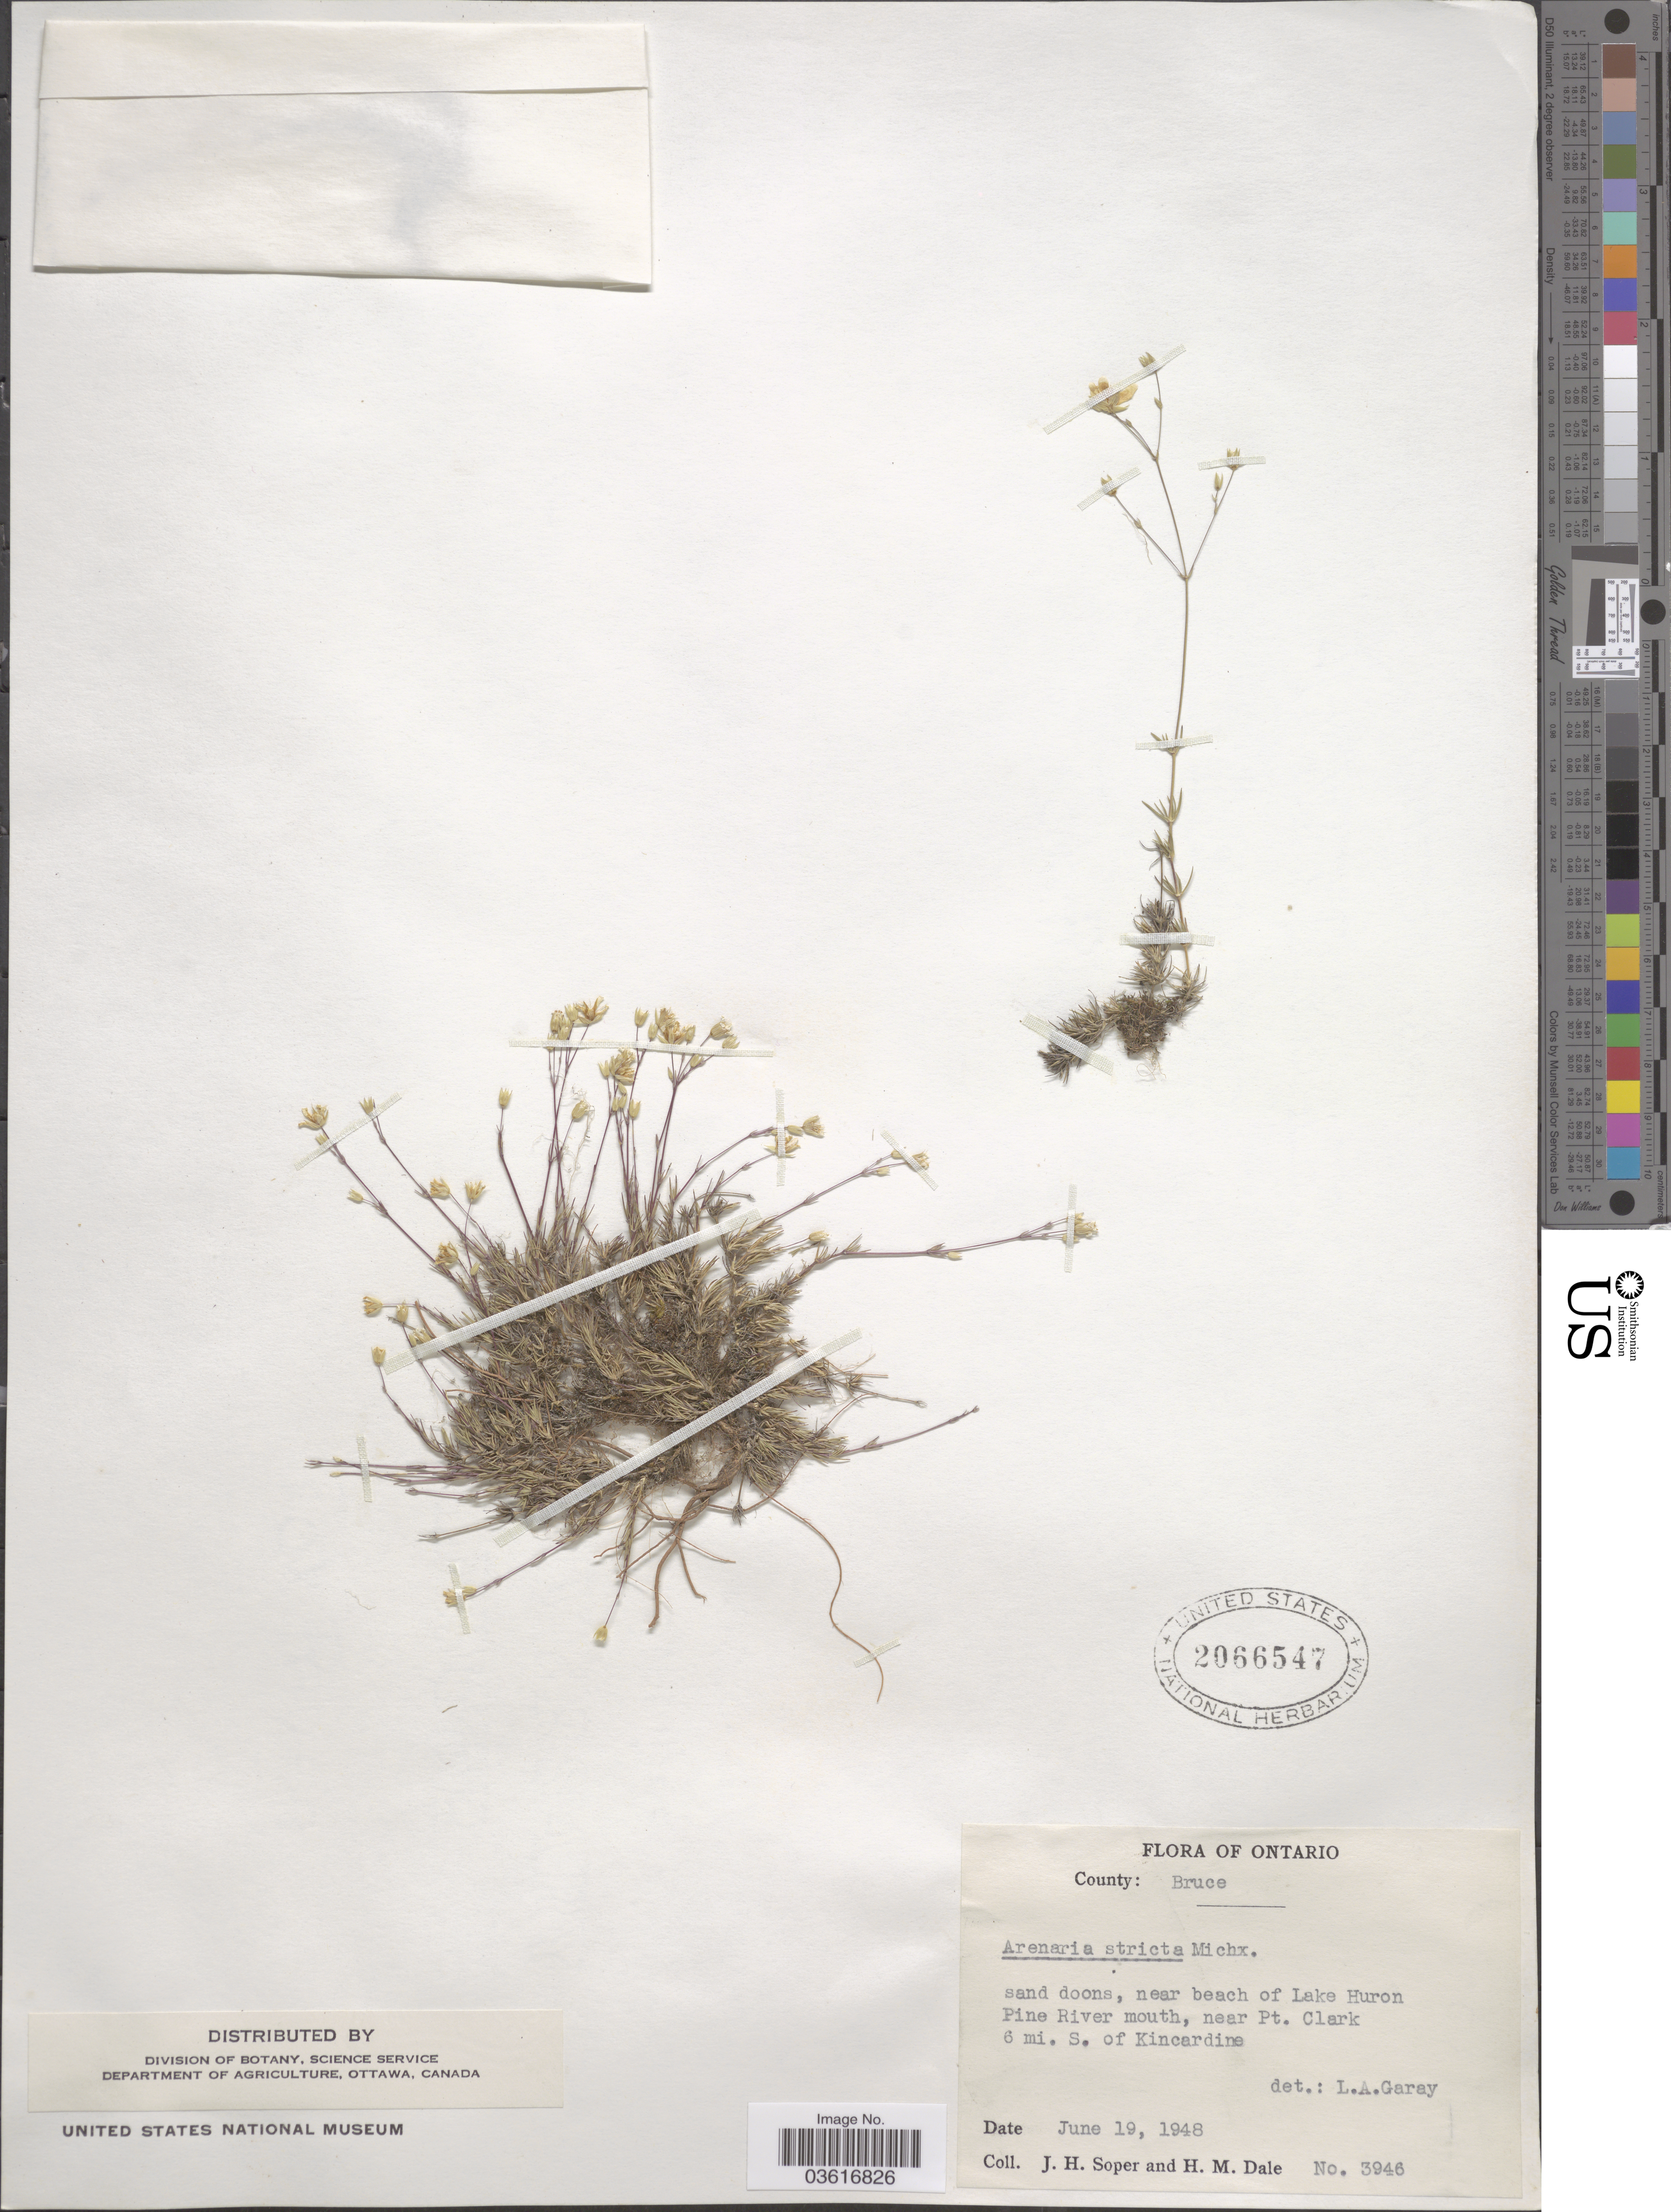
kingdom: Plantae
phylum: Tracheophyta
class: Magnoliopsida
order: Caryophyllales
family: Caryophyllaceae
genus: Minuartia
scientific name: Minuartia stricta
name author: (Sw.) Hiern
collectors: J. H. Soper & H. M. Dale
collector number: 3946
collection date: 1948-06-19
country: Canada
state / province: Ontario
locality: County: Bruce. Near beach of Lake Huron Pine River mouth, near Pt. Clark 6 mi. S. of Kincardine.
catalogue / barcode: US 2066547